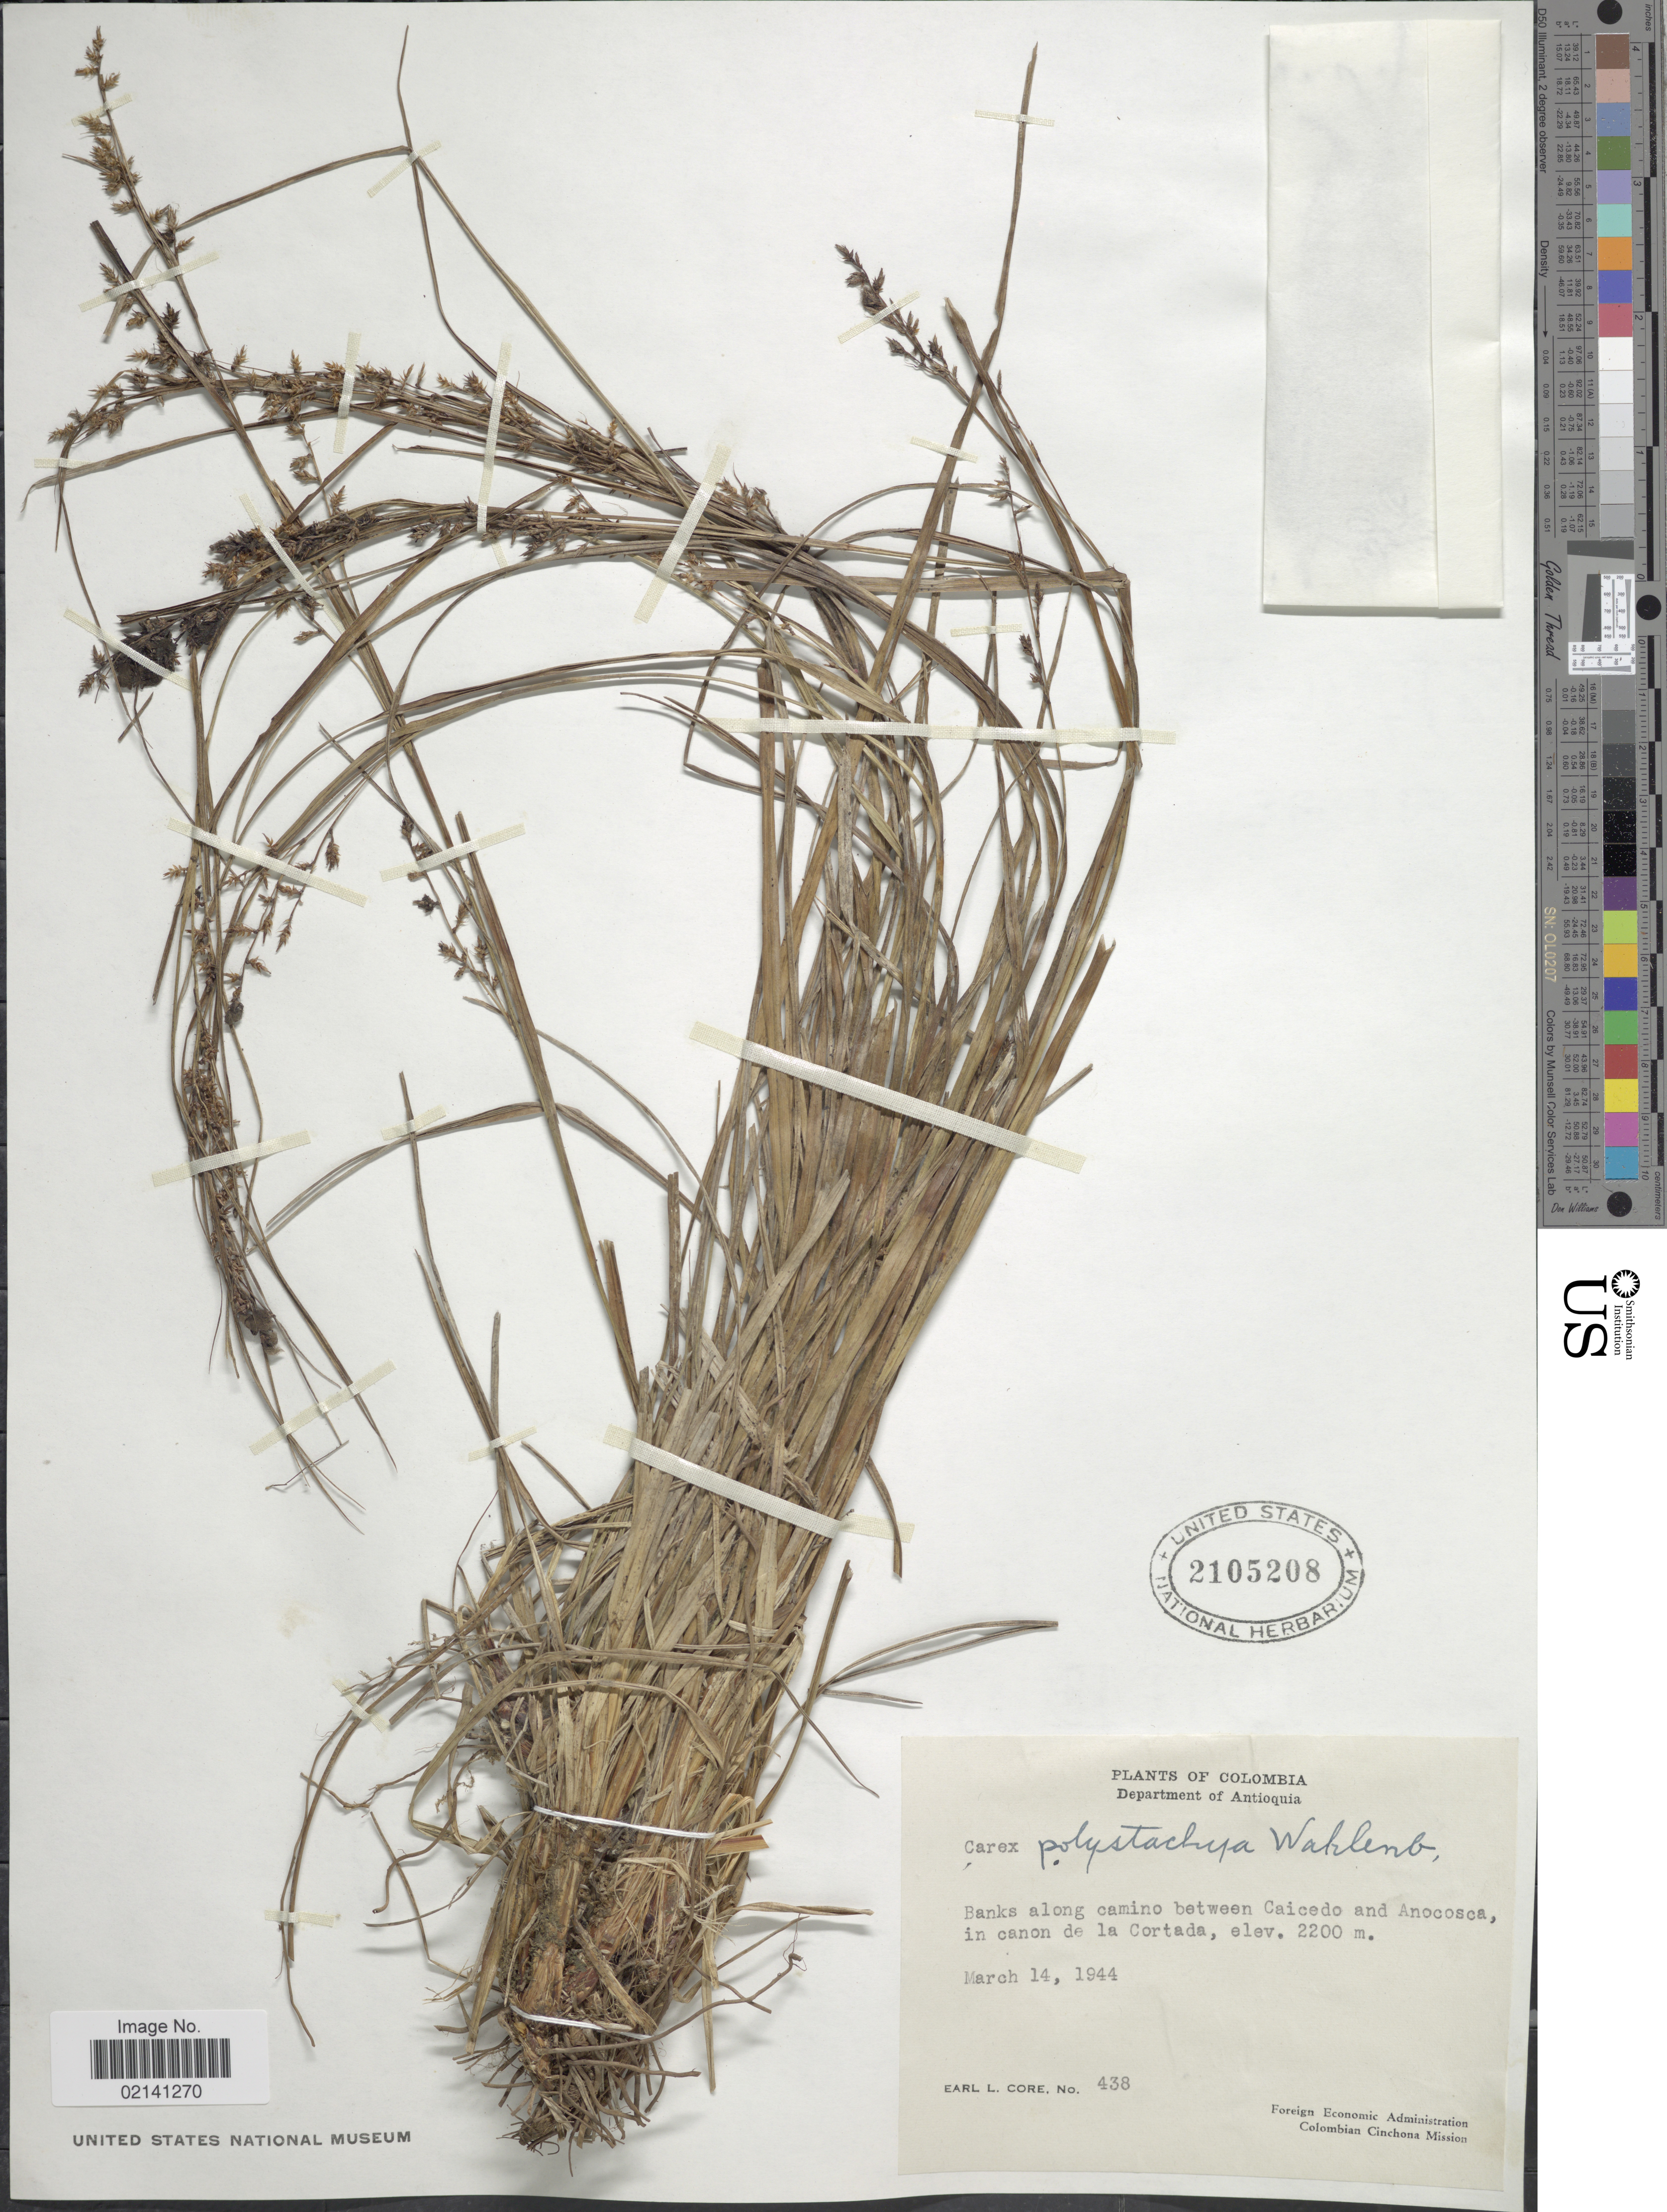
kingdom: Plantae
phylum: Tracheophyta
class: Liliopsida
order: Poales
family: Cyperaceae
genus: Carex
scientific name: Carex polystachya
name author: Sw. ex Wahlenb.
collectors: E. L. Core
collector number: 438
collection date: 1944-03-14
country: Colombia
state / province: Antioquia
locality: Banks along camino between Caicedo and Anocosca, in canon de la Cortada.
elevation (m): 2200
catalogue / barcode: US 2105208